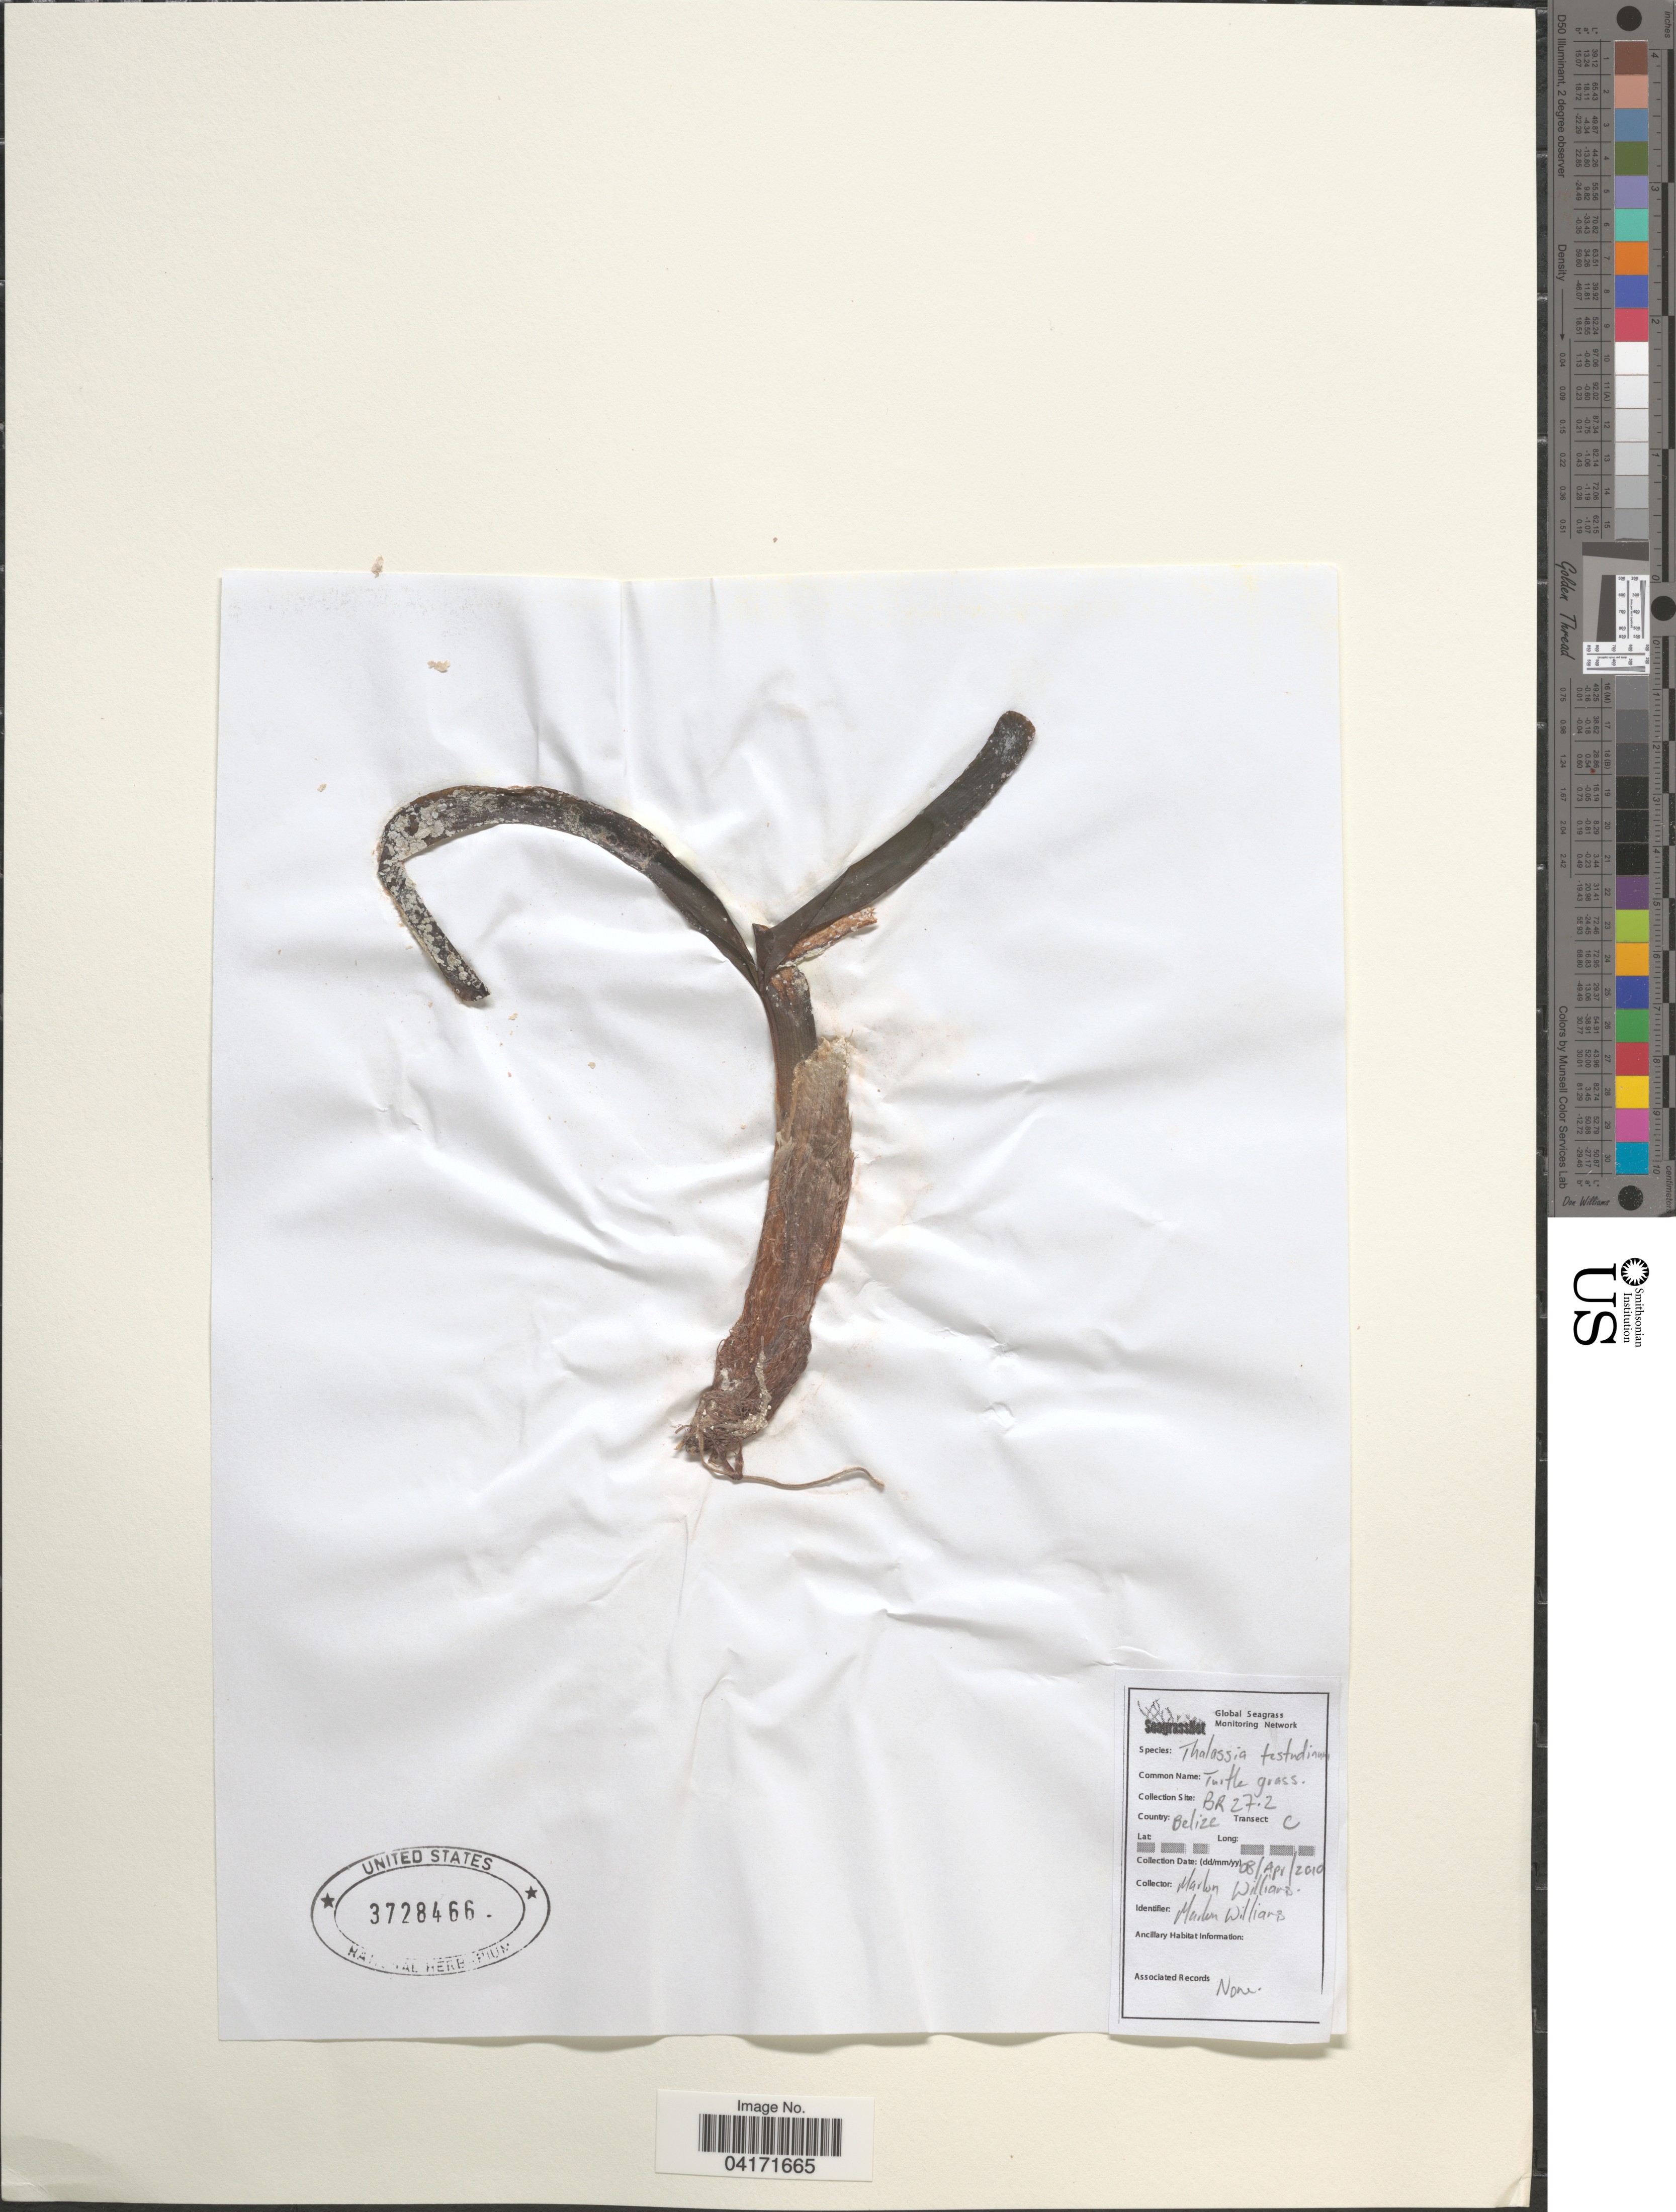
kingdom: Plantae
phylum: Tracheophyta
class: Liliopsida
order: Alismatales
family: Hydrocharitaceae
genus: Thalassia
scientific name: Thalassia testudinum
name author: Banks & Sol. ex K.D. Koenig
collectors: Mr. Williams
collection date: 2010-04-08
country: Belize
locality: BR27.2. Transect: C.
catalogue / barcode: US 3728466